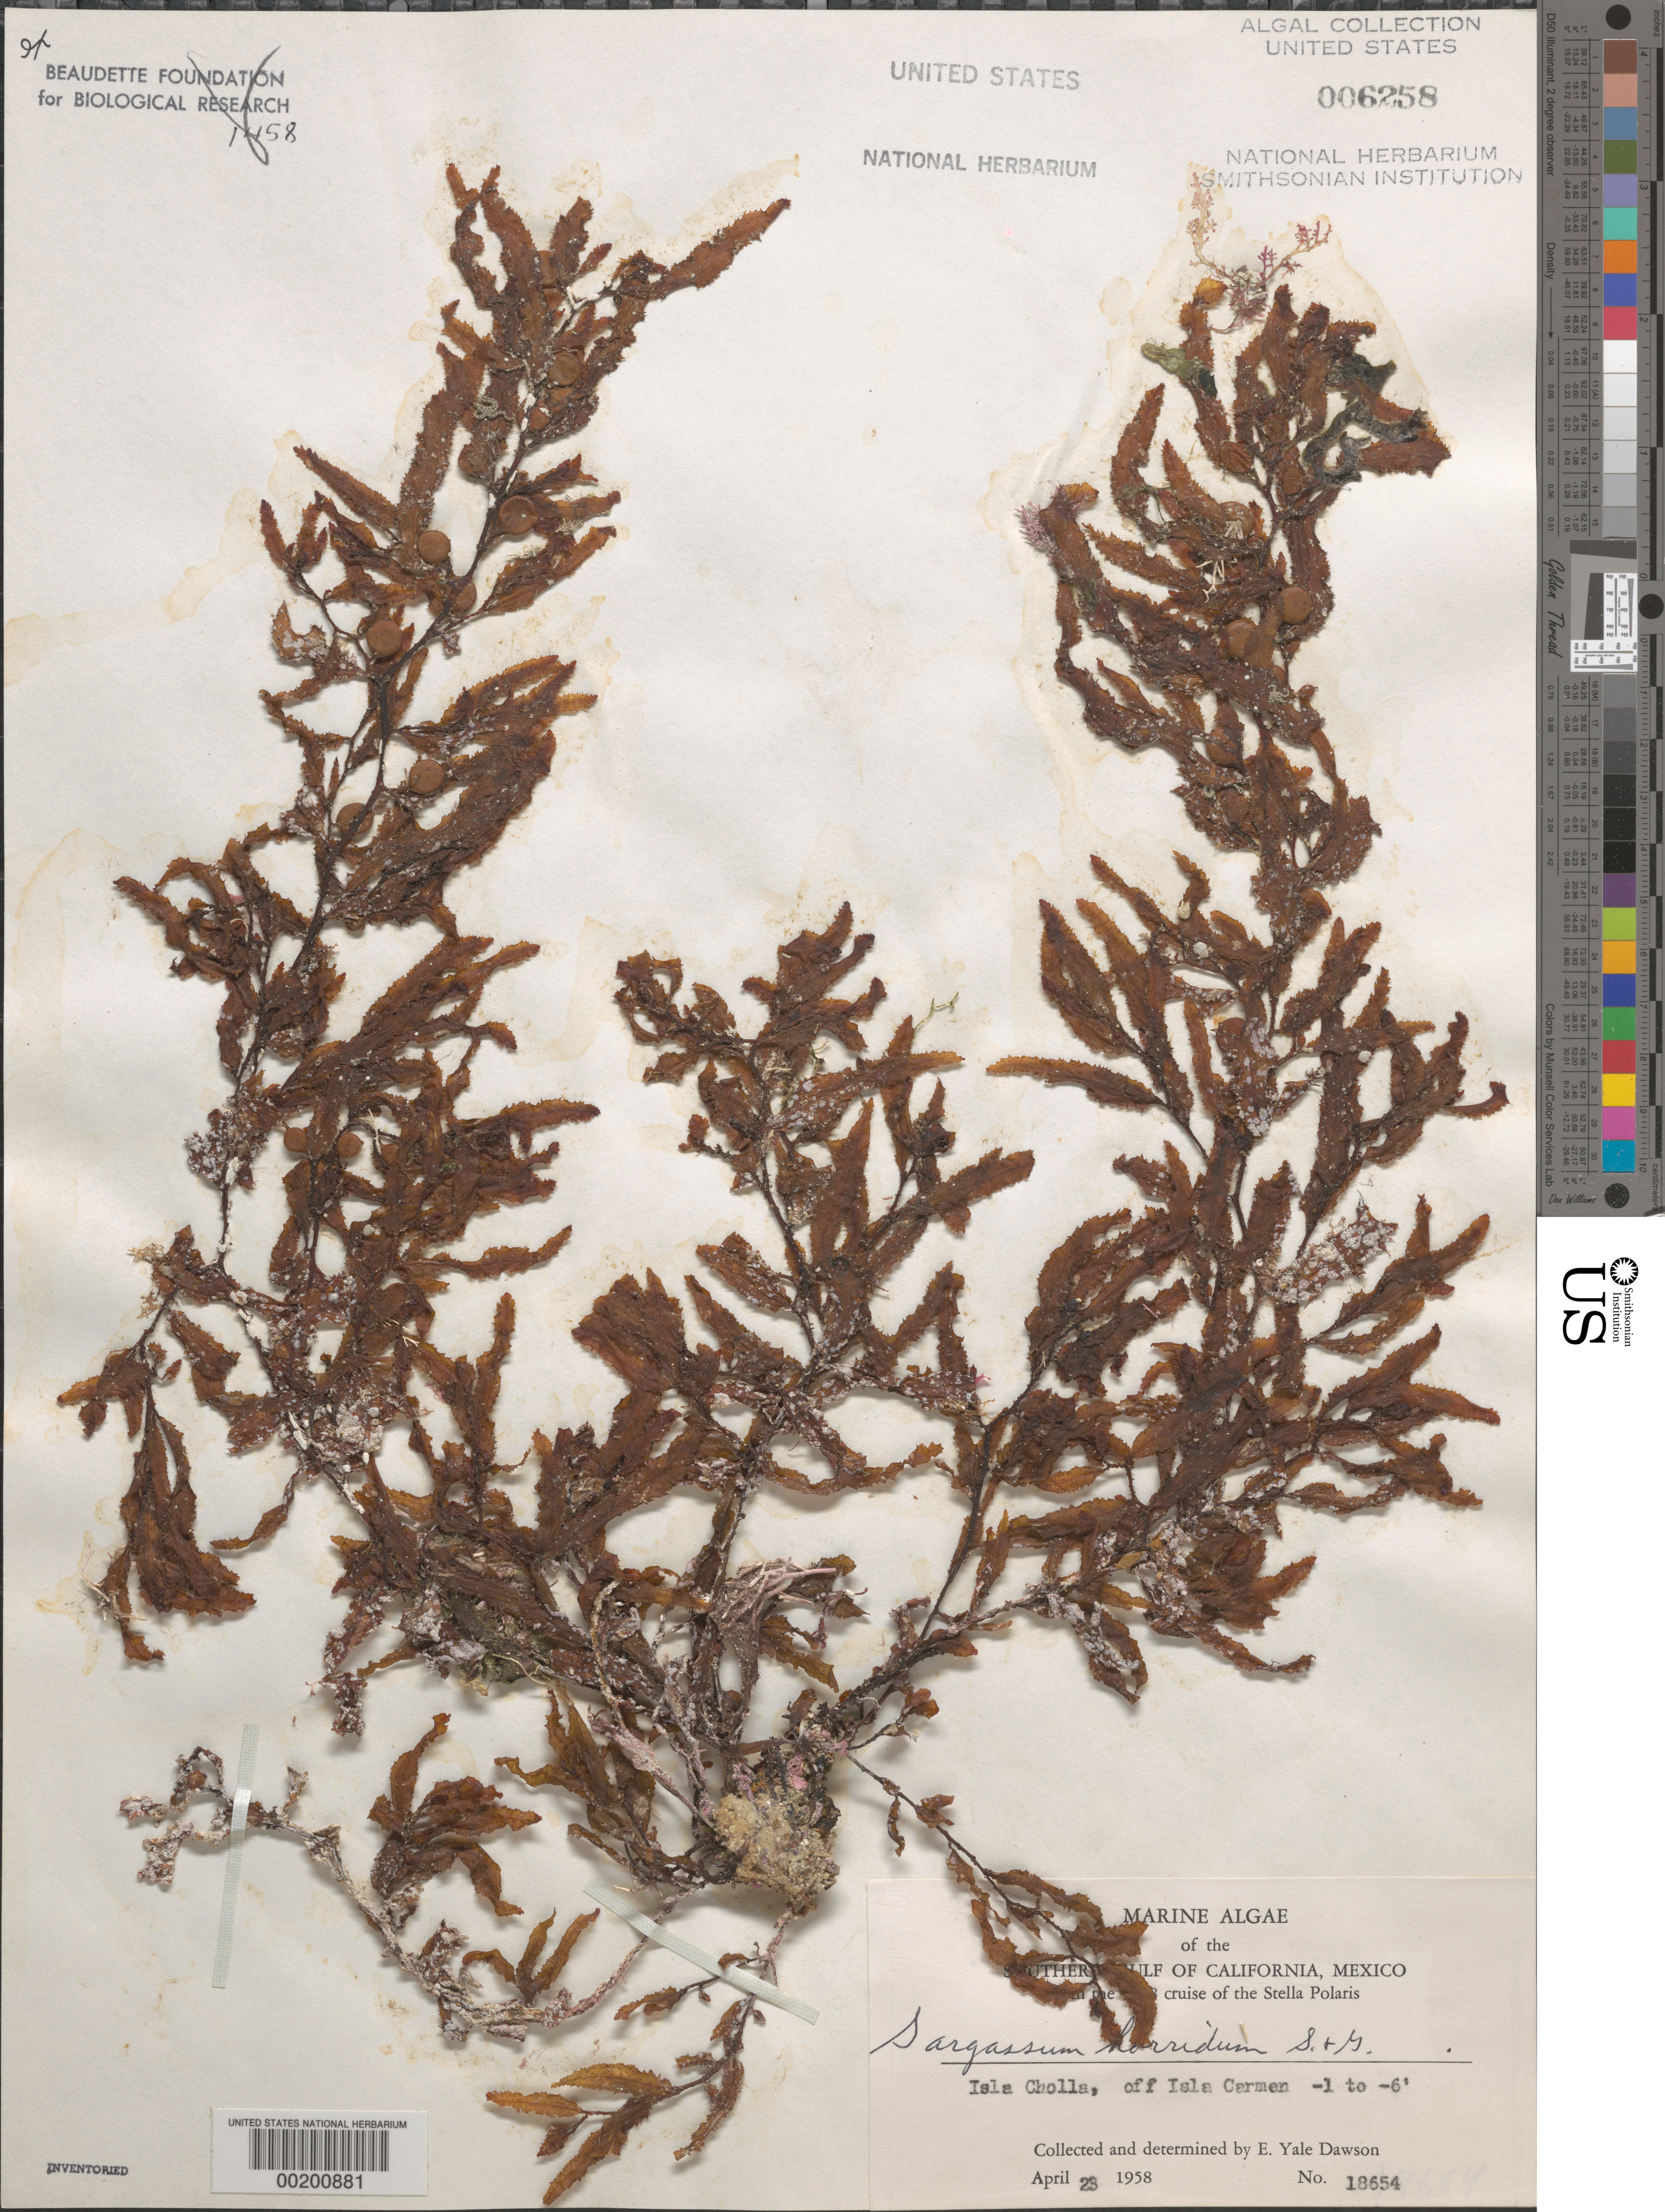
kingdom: Chromista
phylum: Ochrophyta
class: Phaeophyceae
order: Fucales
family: Sargassaceae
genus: Sargassum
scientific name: Sargassum horridum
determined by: Dawson, E. Y.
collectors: E. Y. Dawson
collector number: EYD 18654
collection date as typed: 23 Apr 1958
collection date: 1958-04-23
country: Mexico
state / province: Baja California Sur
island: Isla Cholla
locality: Off Isla Carmen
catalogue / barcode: US 6258